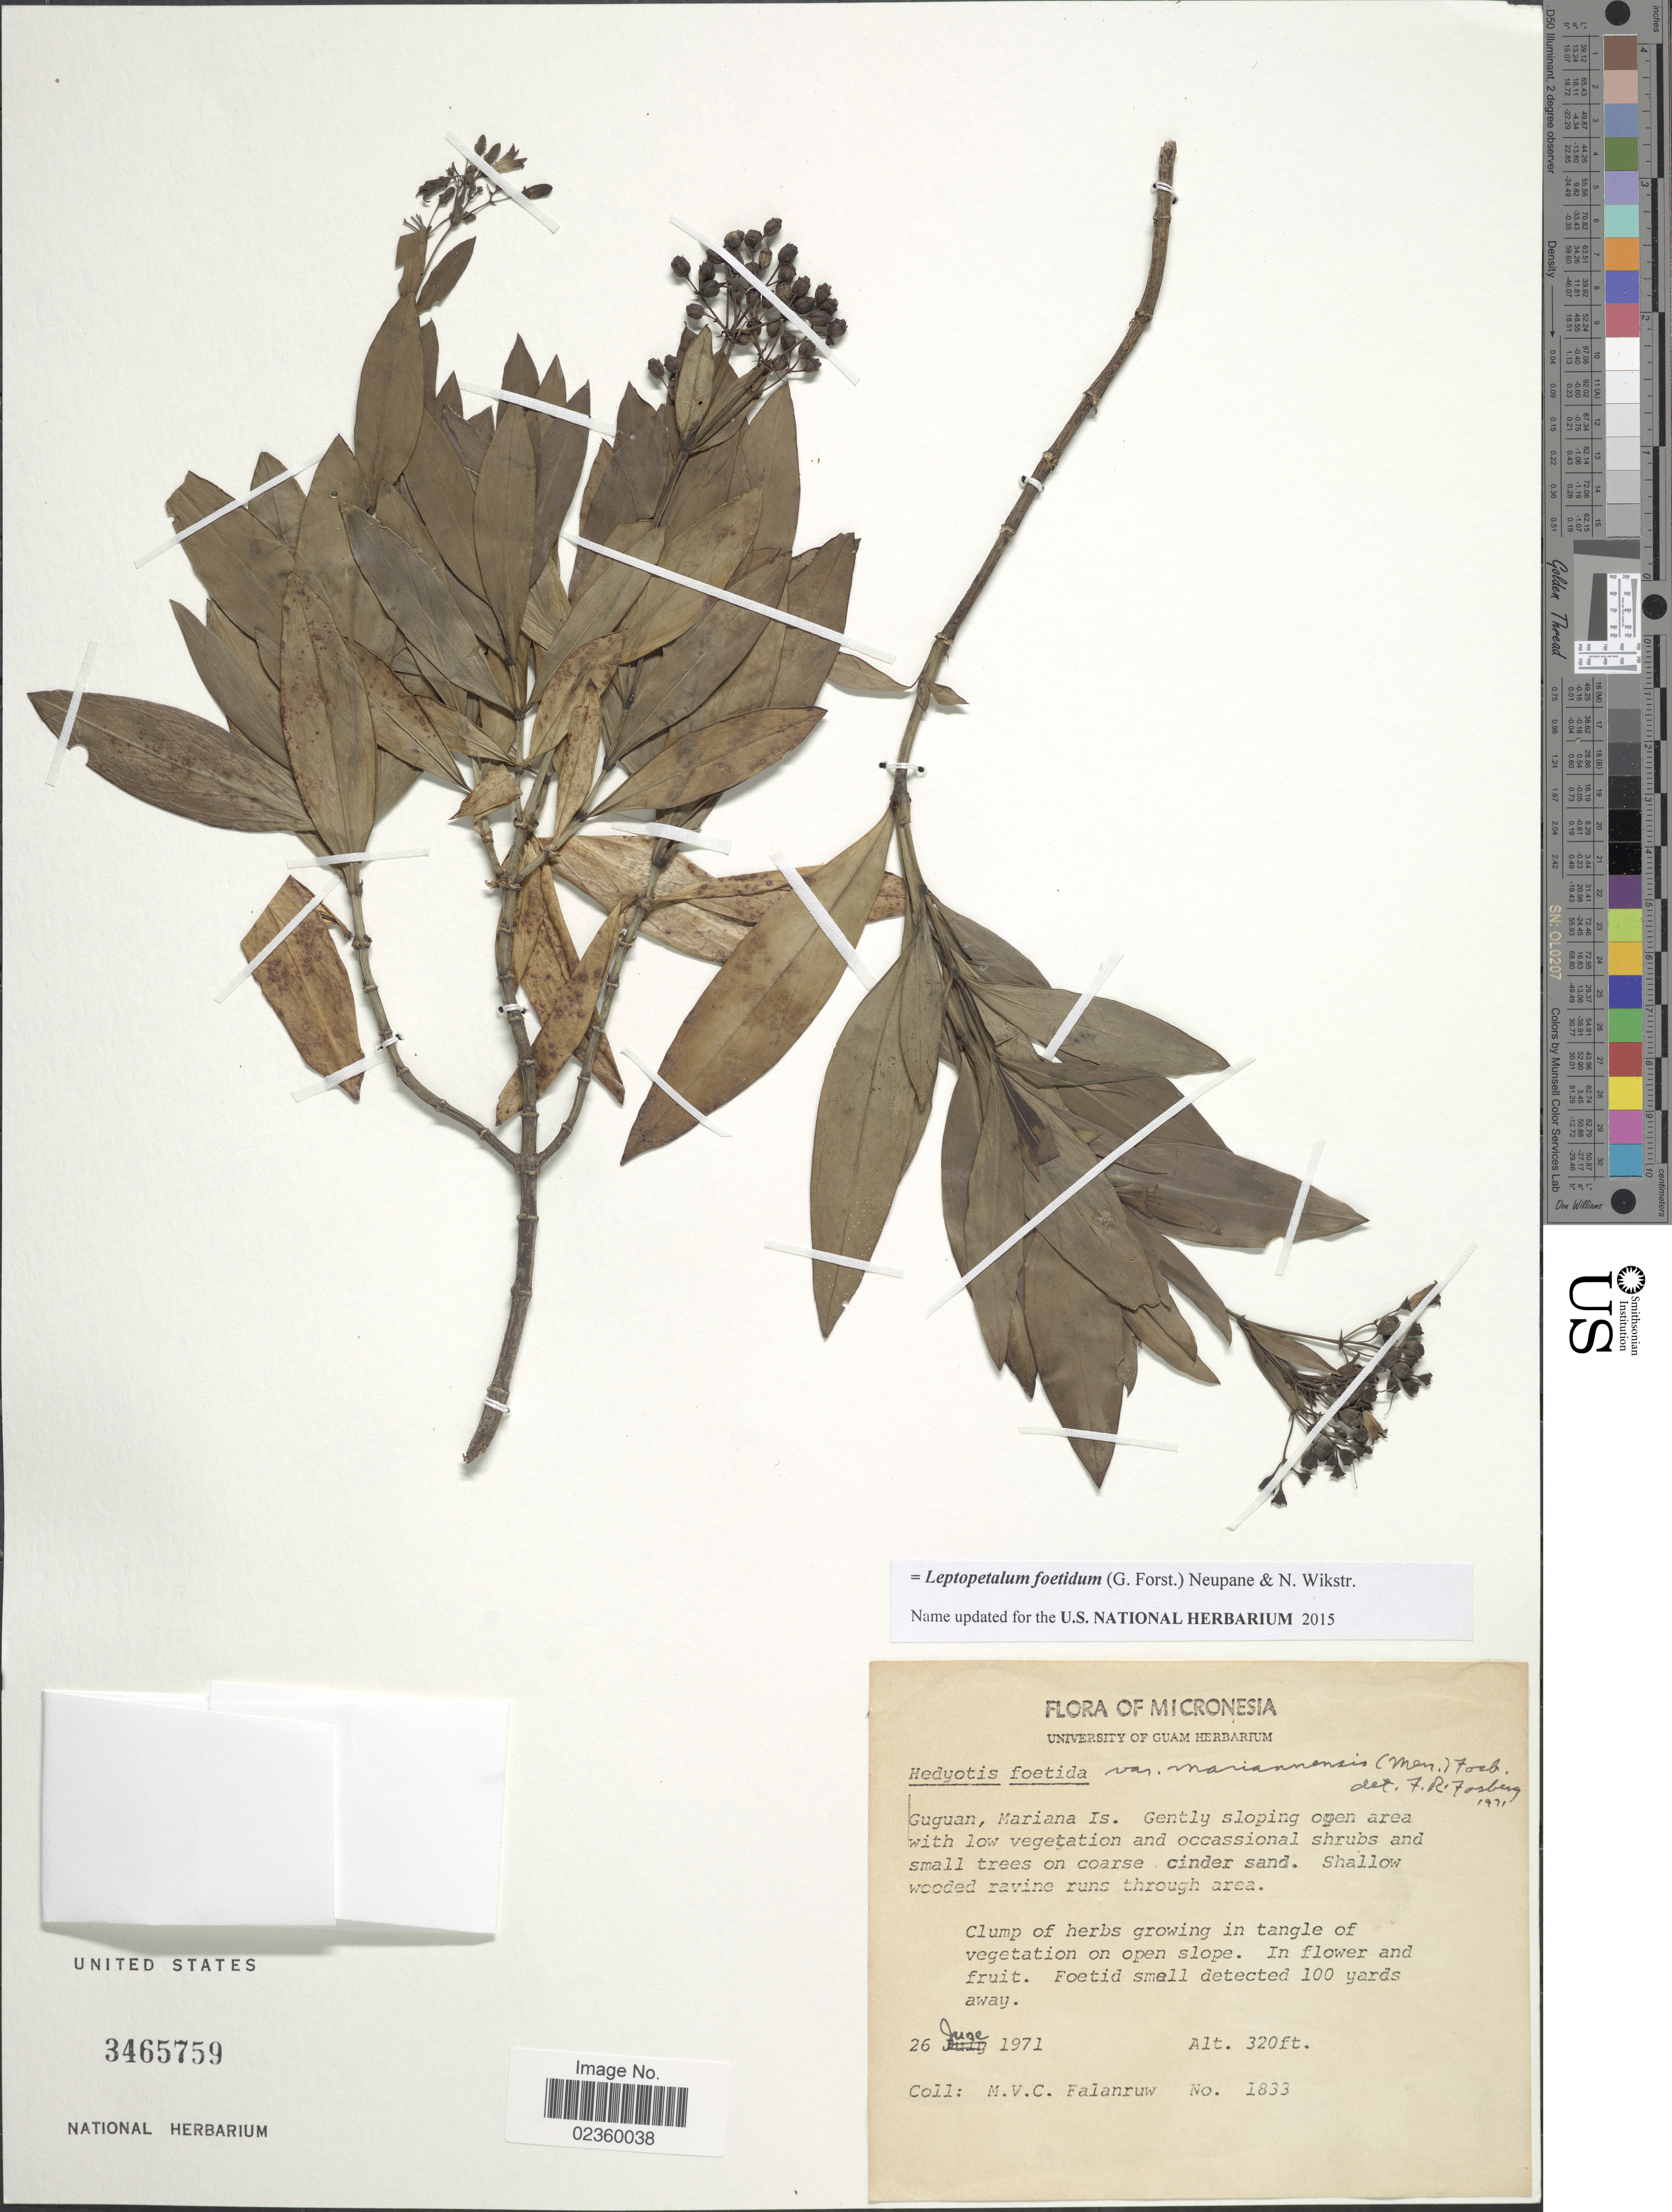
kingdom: Plantae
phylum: Tracheophyta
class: Magnoliopsida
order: Gentianales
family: Rubiaceae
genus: Leptopetalum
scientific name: Leptopetalum foetidum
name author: (G. Forst.) Neupane & N. Wikstr.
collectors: M. V. Falanruw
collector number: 1833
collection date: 1971-06-26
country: Northern Mariana Islands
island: Guguan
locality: Guguan, Mariana Is.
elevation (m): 98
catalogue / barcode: US 3465759